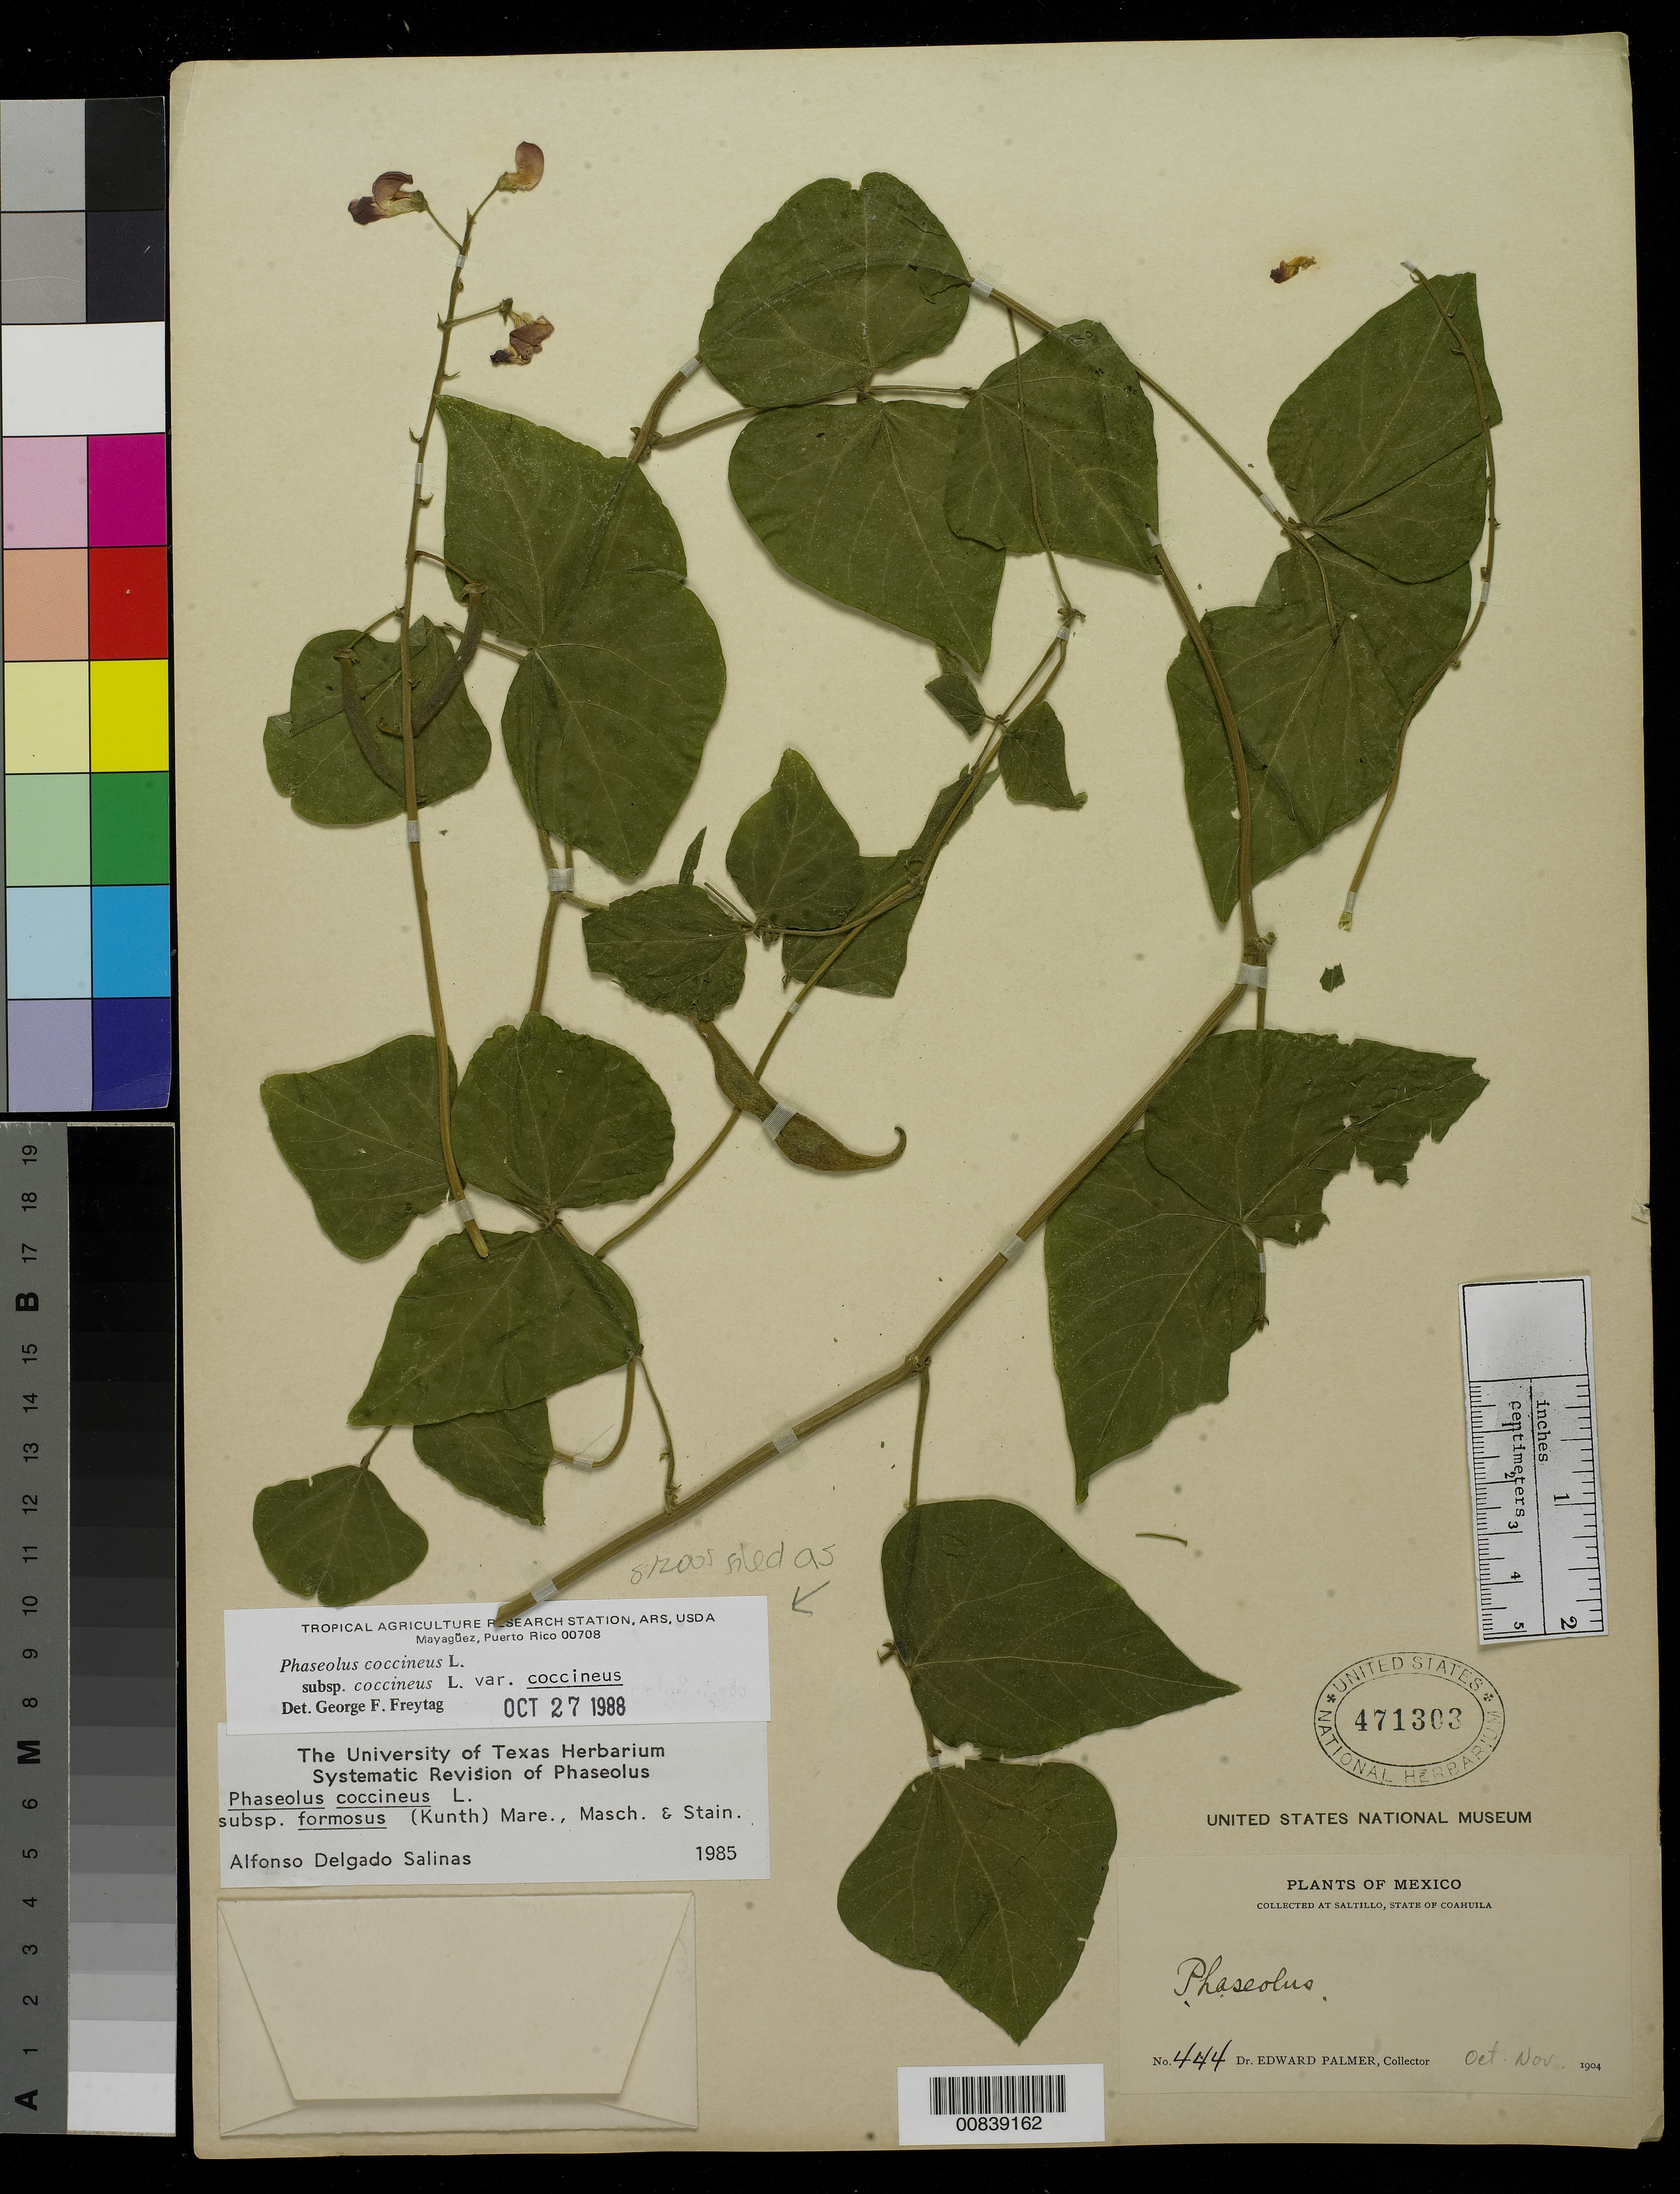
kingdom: Plantae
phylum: Tracheophyta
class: Magnoliopsida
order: Fabales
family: Fabaceae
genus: Phaseolus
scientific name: Phaseolus coccineus var. coccineus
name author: L.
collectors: E. Palmer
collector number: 444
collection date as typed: Oct 1904 to -- Nov 1904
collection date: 1904-10/1904-11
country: Mexico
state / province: Coahuila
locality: Saltillo, Coahuila.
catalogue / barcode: US 471303